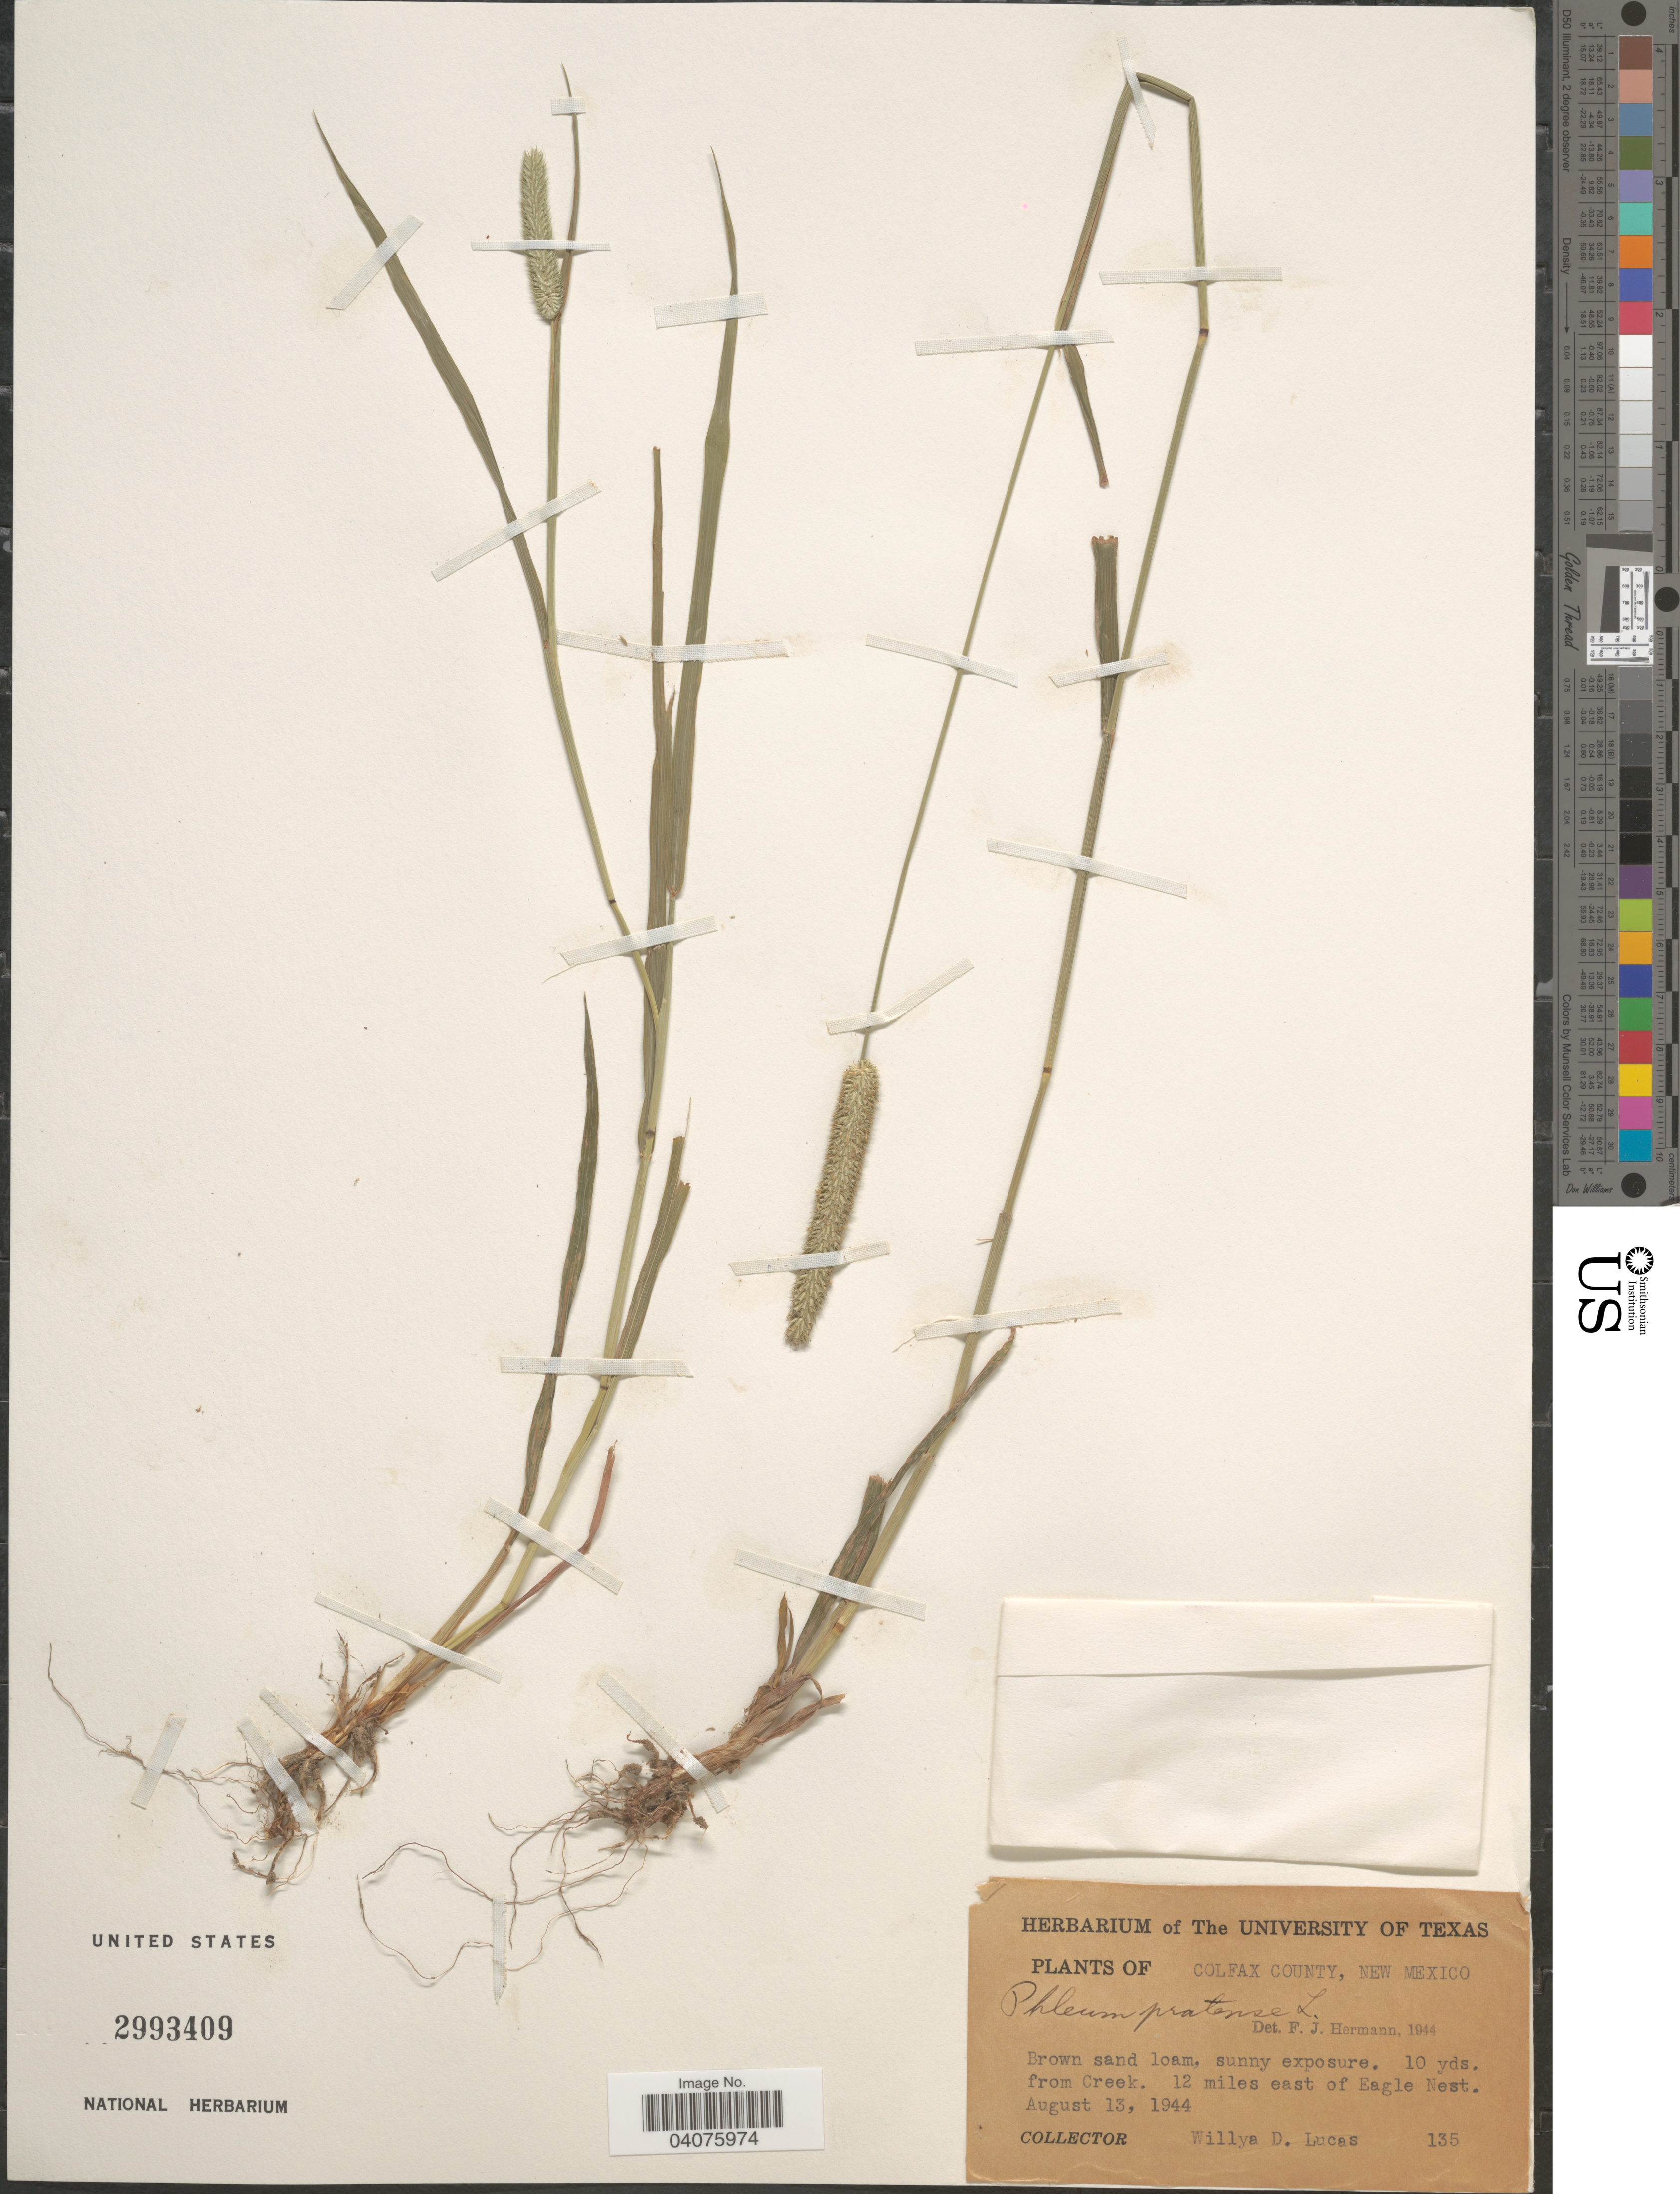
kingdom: Plantae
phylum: Tracheophyta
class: Liliopsida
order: Poales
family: Poaceae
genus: Phleum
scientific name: Phleum pratense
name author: L.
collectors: W. Lucas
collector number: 135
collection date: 1944-08-13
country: United States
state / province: New Mexico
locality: Colfax County. 10 yds. from Creek. 12 miles east of Eagle Nest.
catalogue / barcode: US 2993409